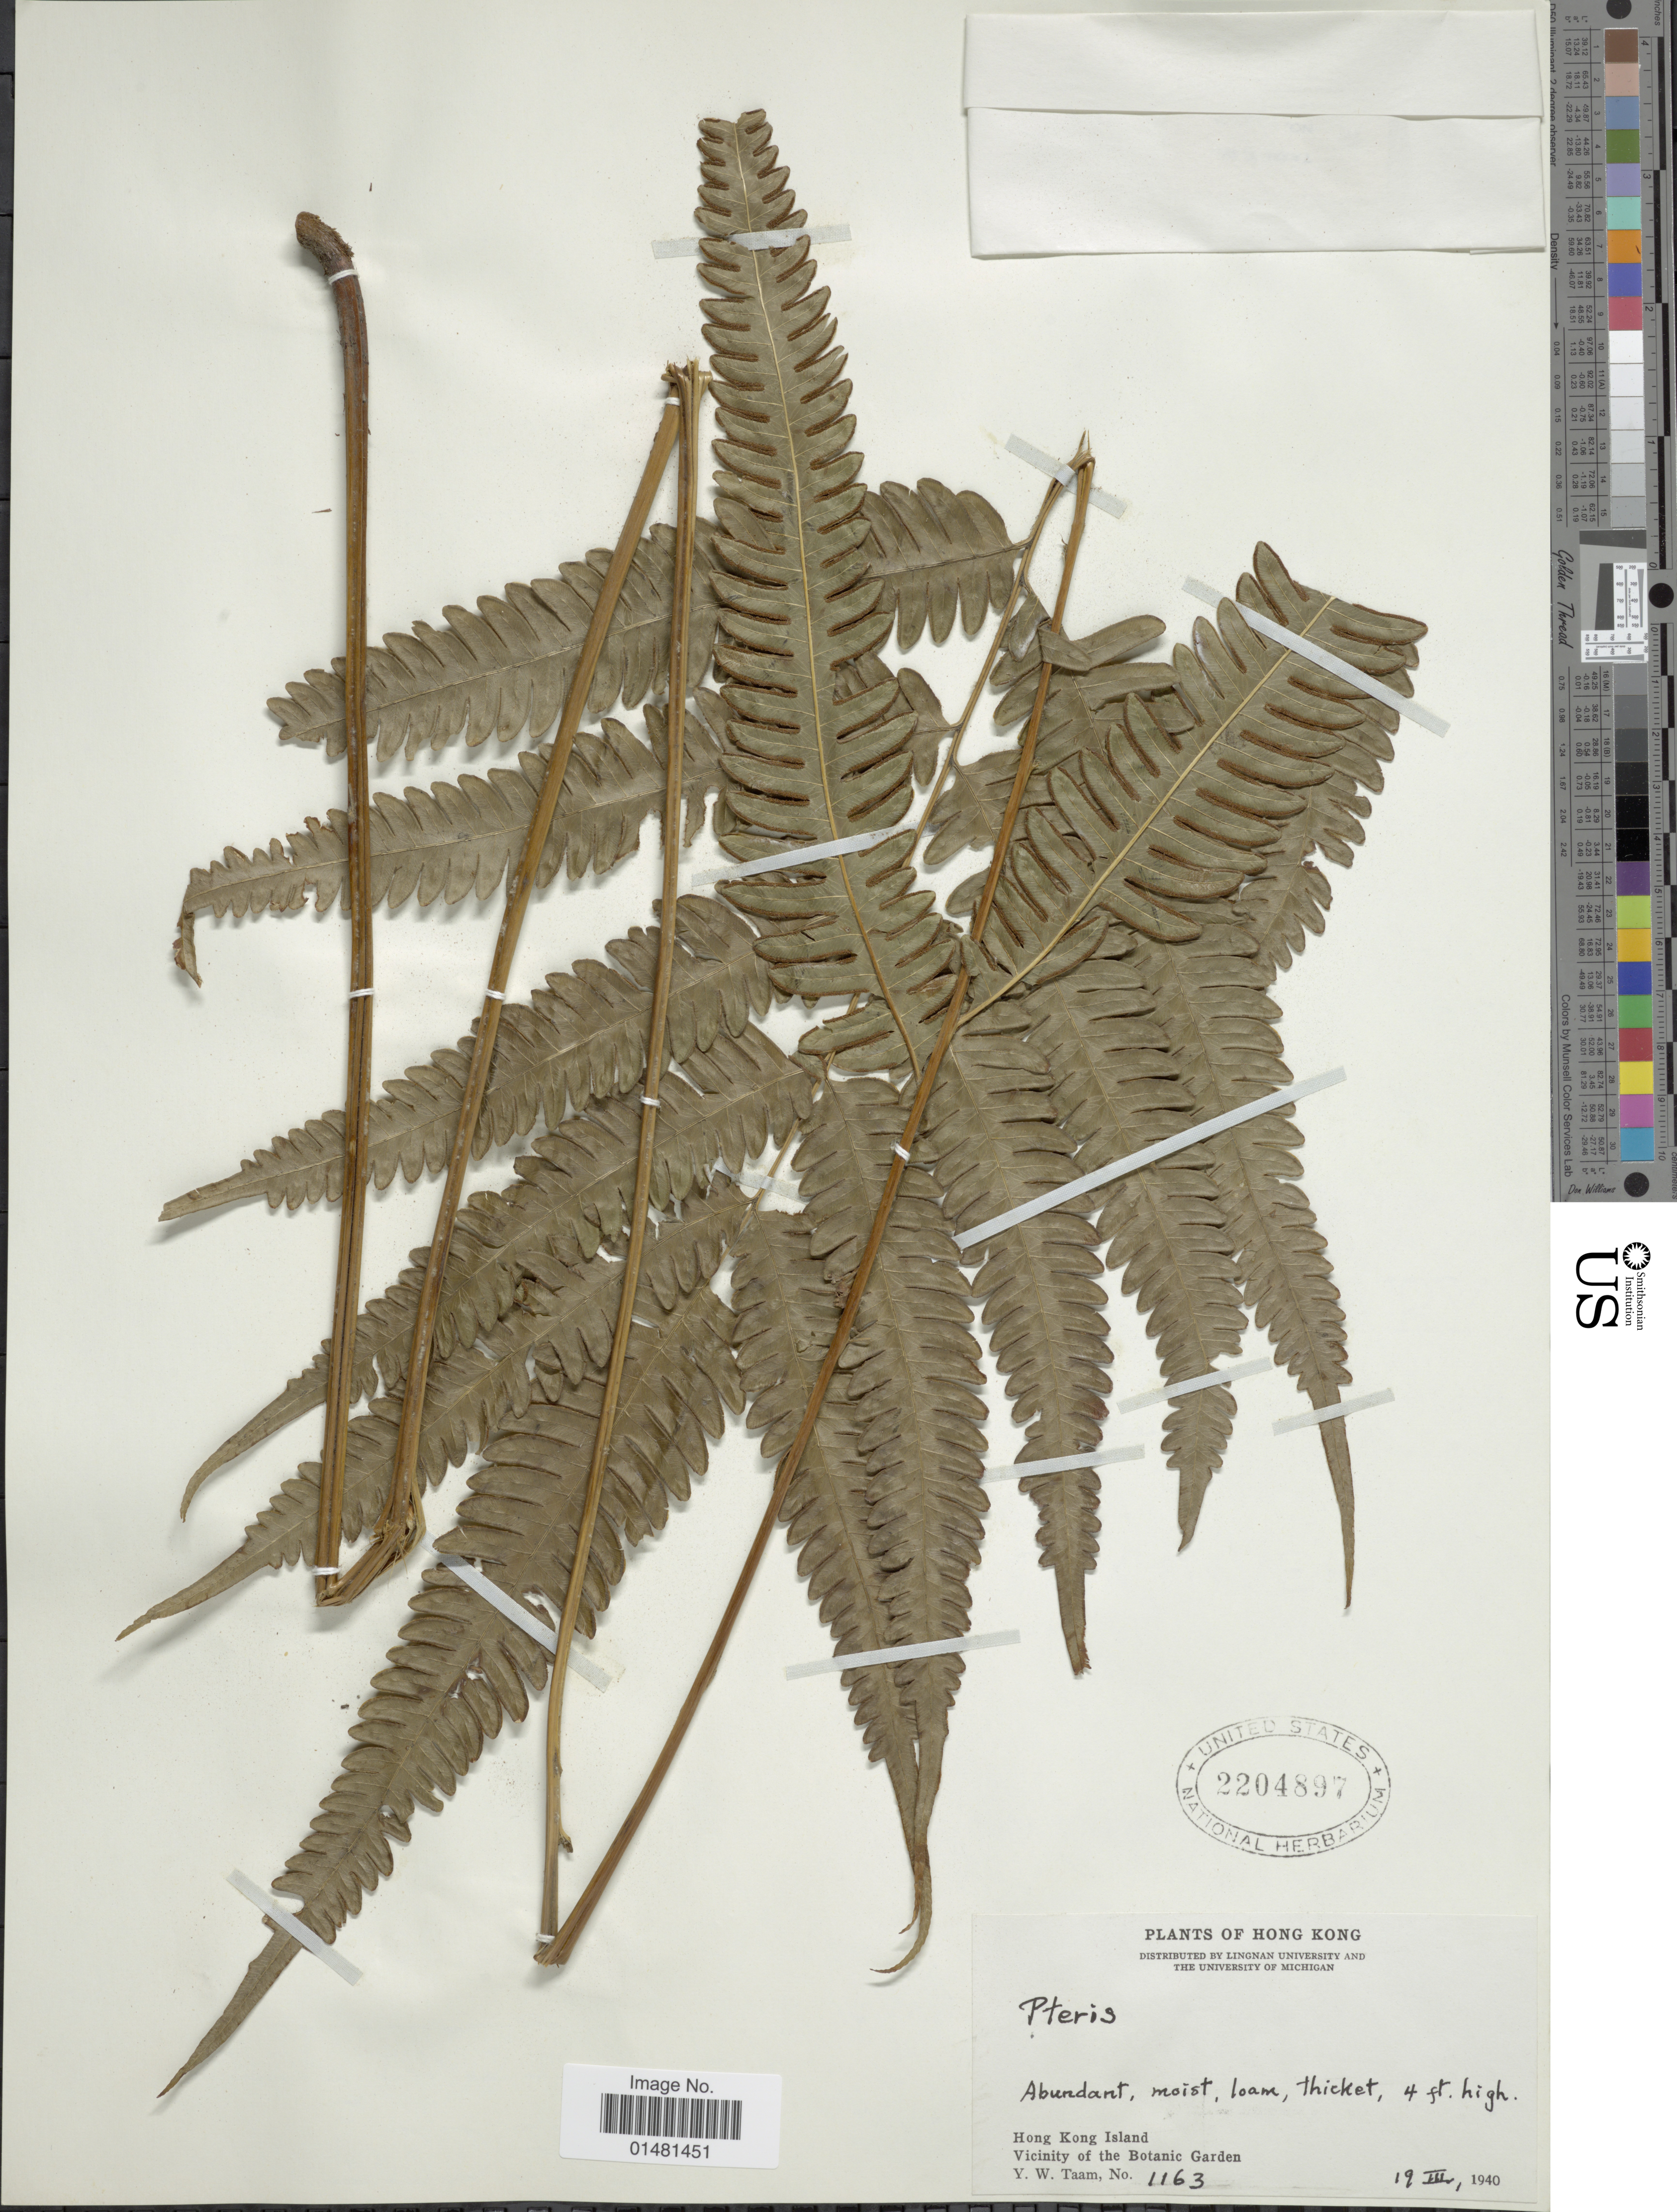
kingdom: Plantae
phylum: Tracheophyta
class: Polypodiopsida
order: Polypodiales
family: Pteridaceae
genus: Pteris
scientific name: Pteris sp.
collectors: Y. W. Taam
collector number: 1163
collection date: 1940-03-19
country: China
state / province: Hong Kong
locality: Hong Kong Island, Vicinity of the Botanic Garden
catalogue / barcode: US 2204897